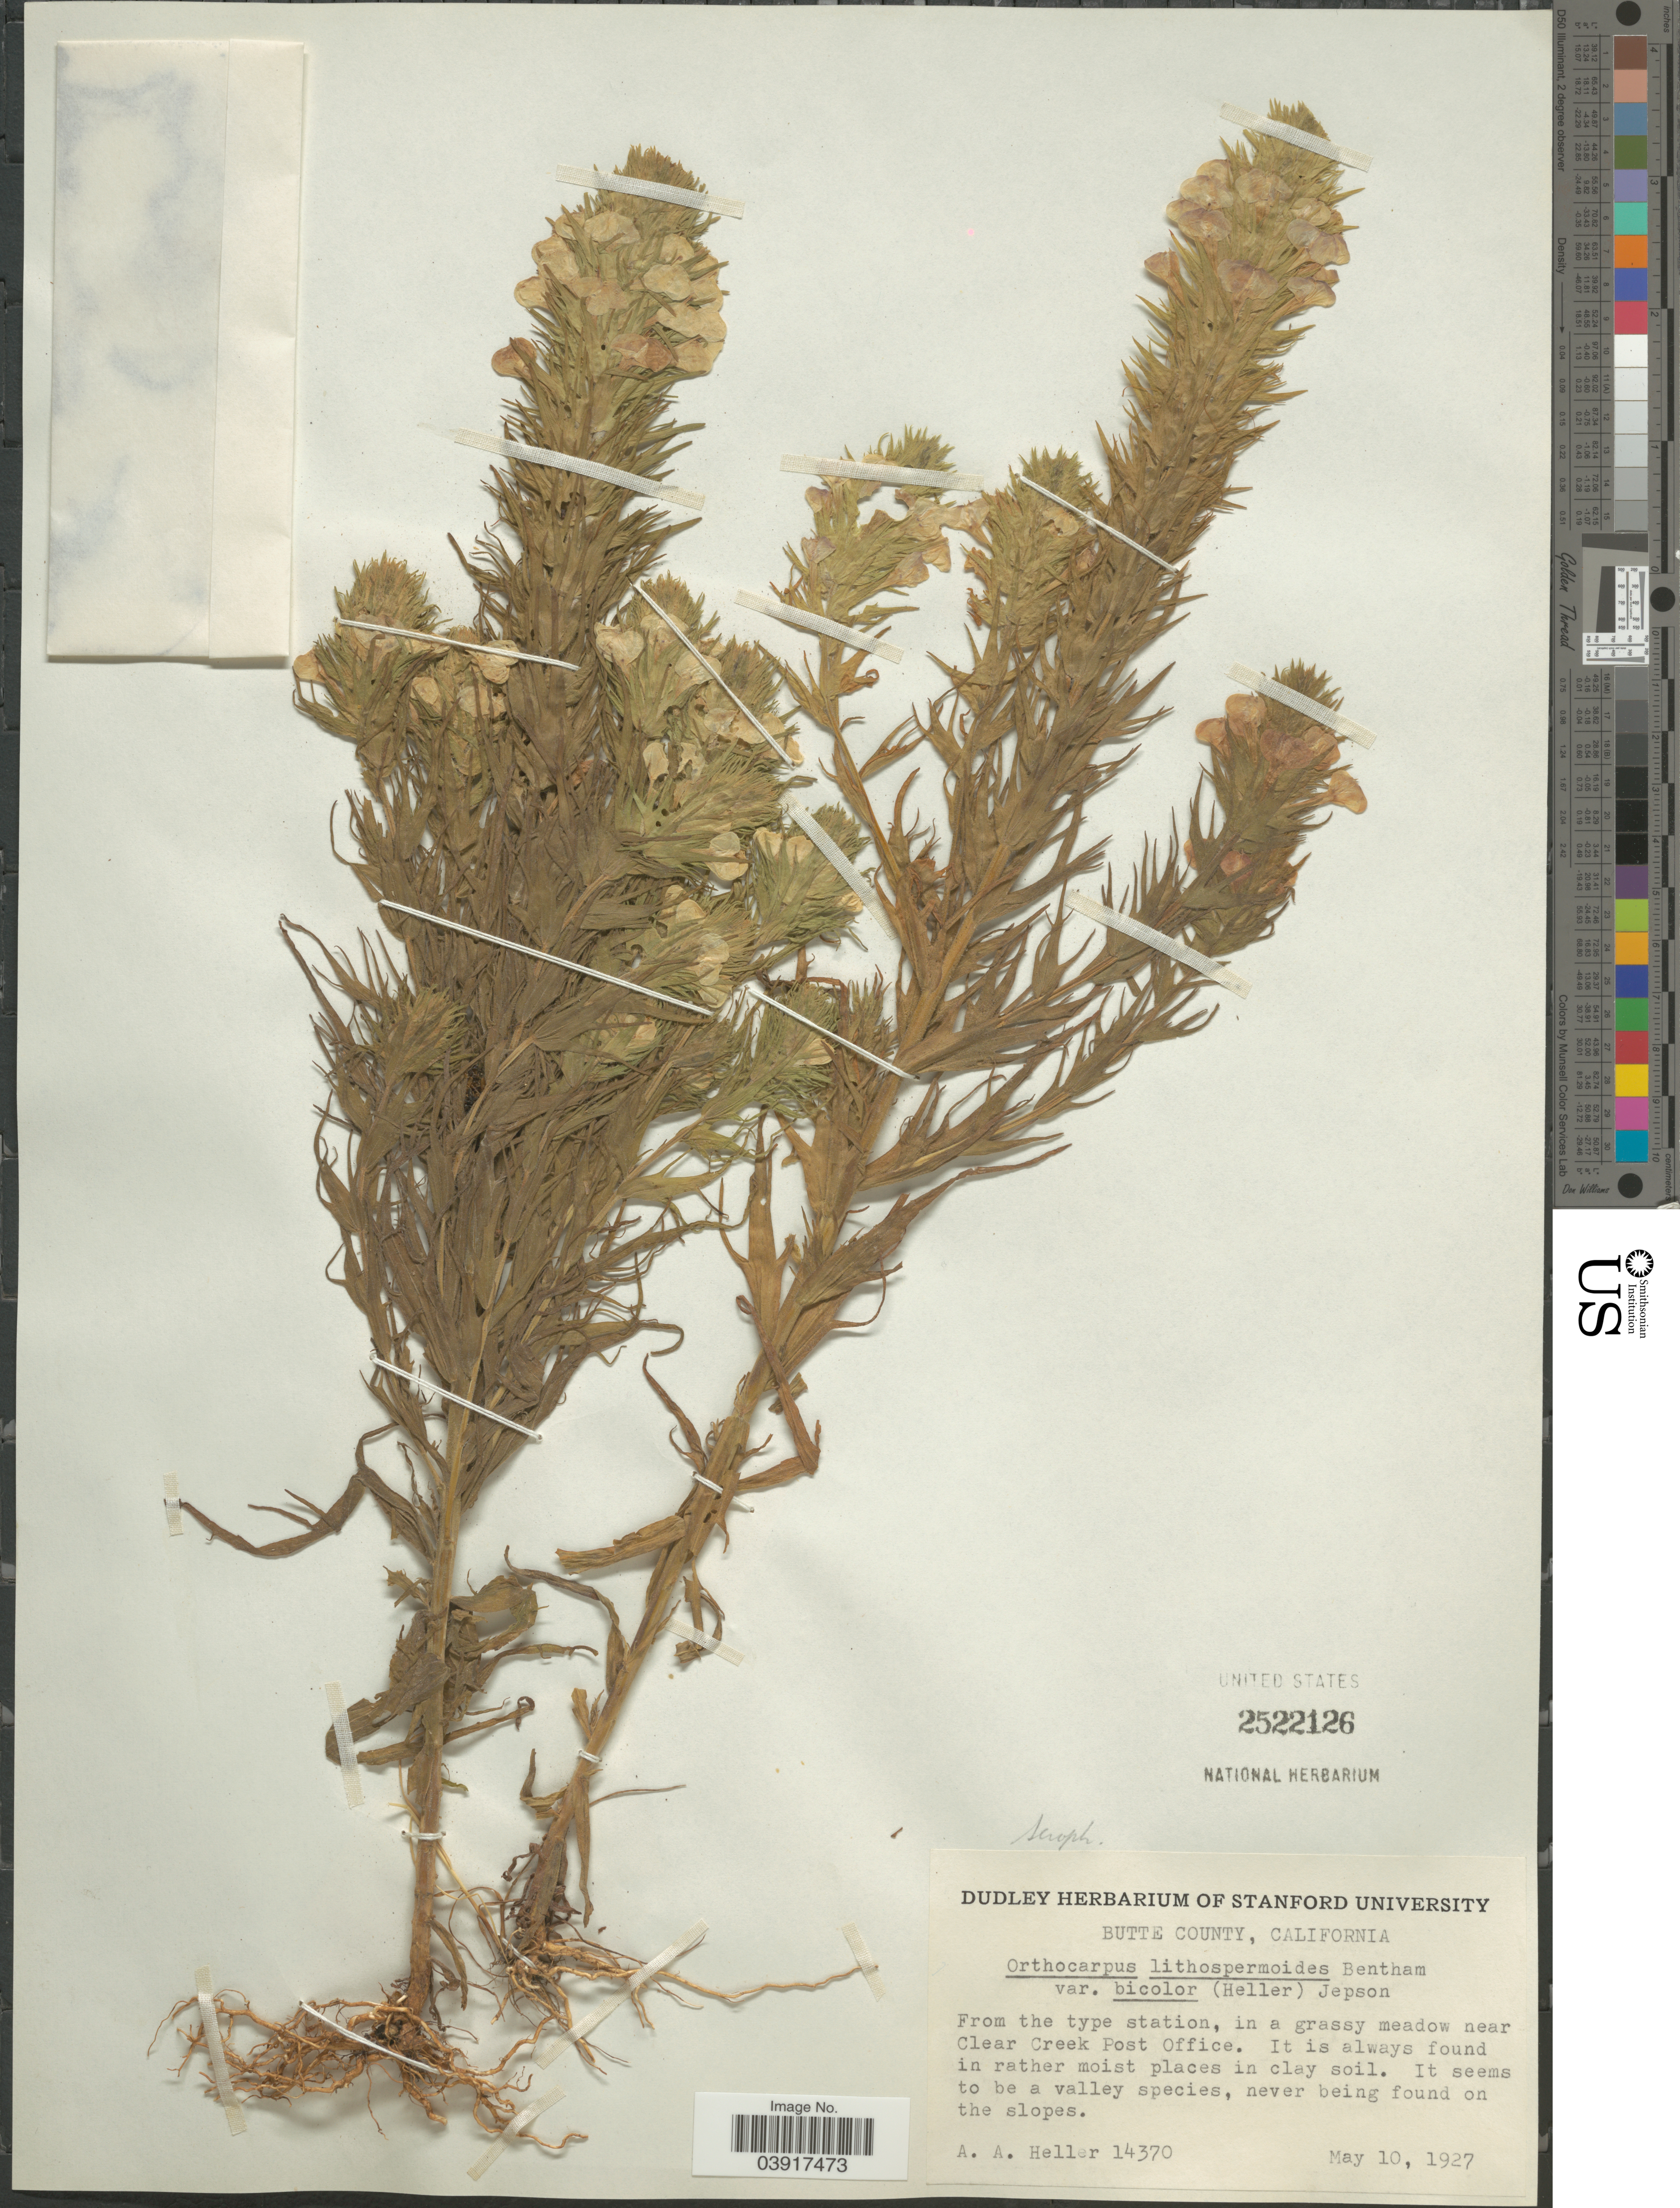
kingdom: Plantae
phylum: Tracheophyta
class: Magnoliopsida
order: Lamiales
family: Orobanchaceae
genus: Orthocarpus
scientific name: Orthocarpus lithospermoides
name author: Benth.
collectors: A. A. Heller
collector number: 14370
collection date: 1927-05-10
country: United States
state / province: California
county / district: Butte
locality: Butte County. In a grassy meadow near Clear Creek Post Office.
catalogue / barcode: US 2522126